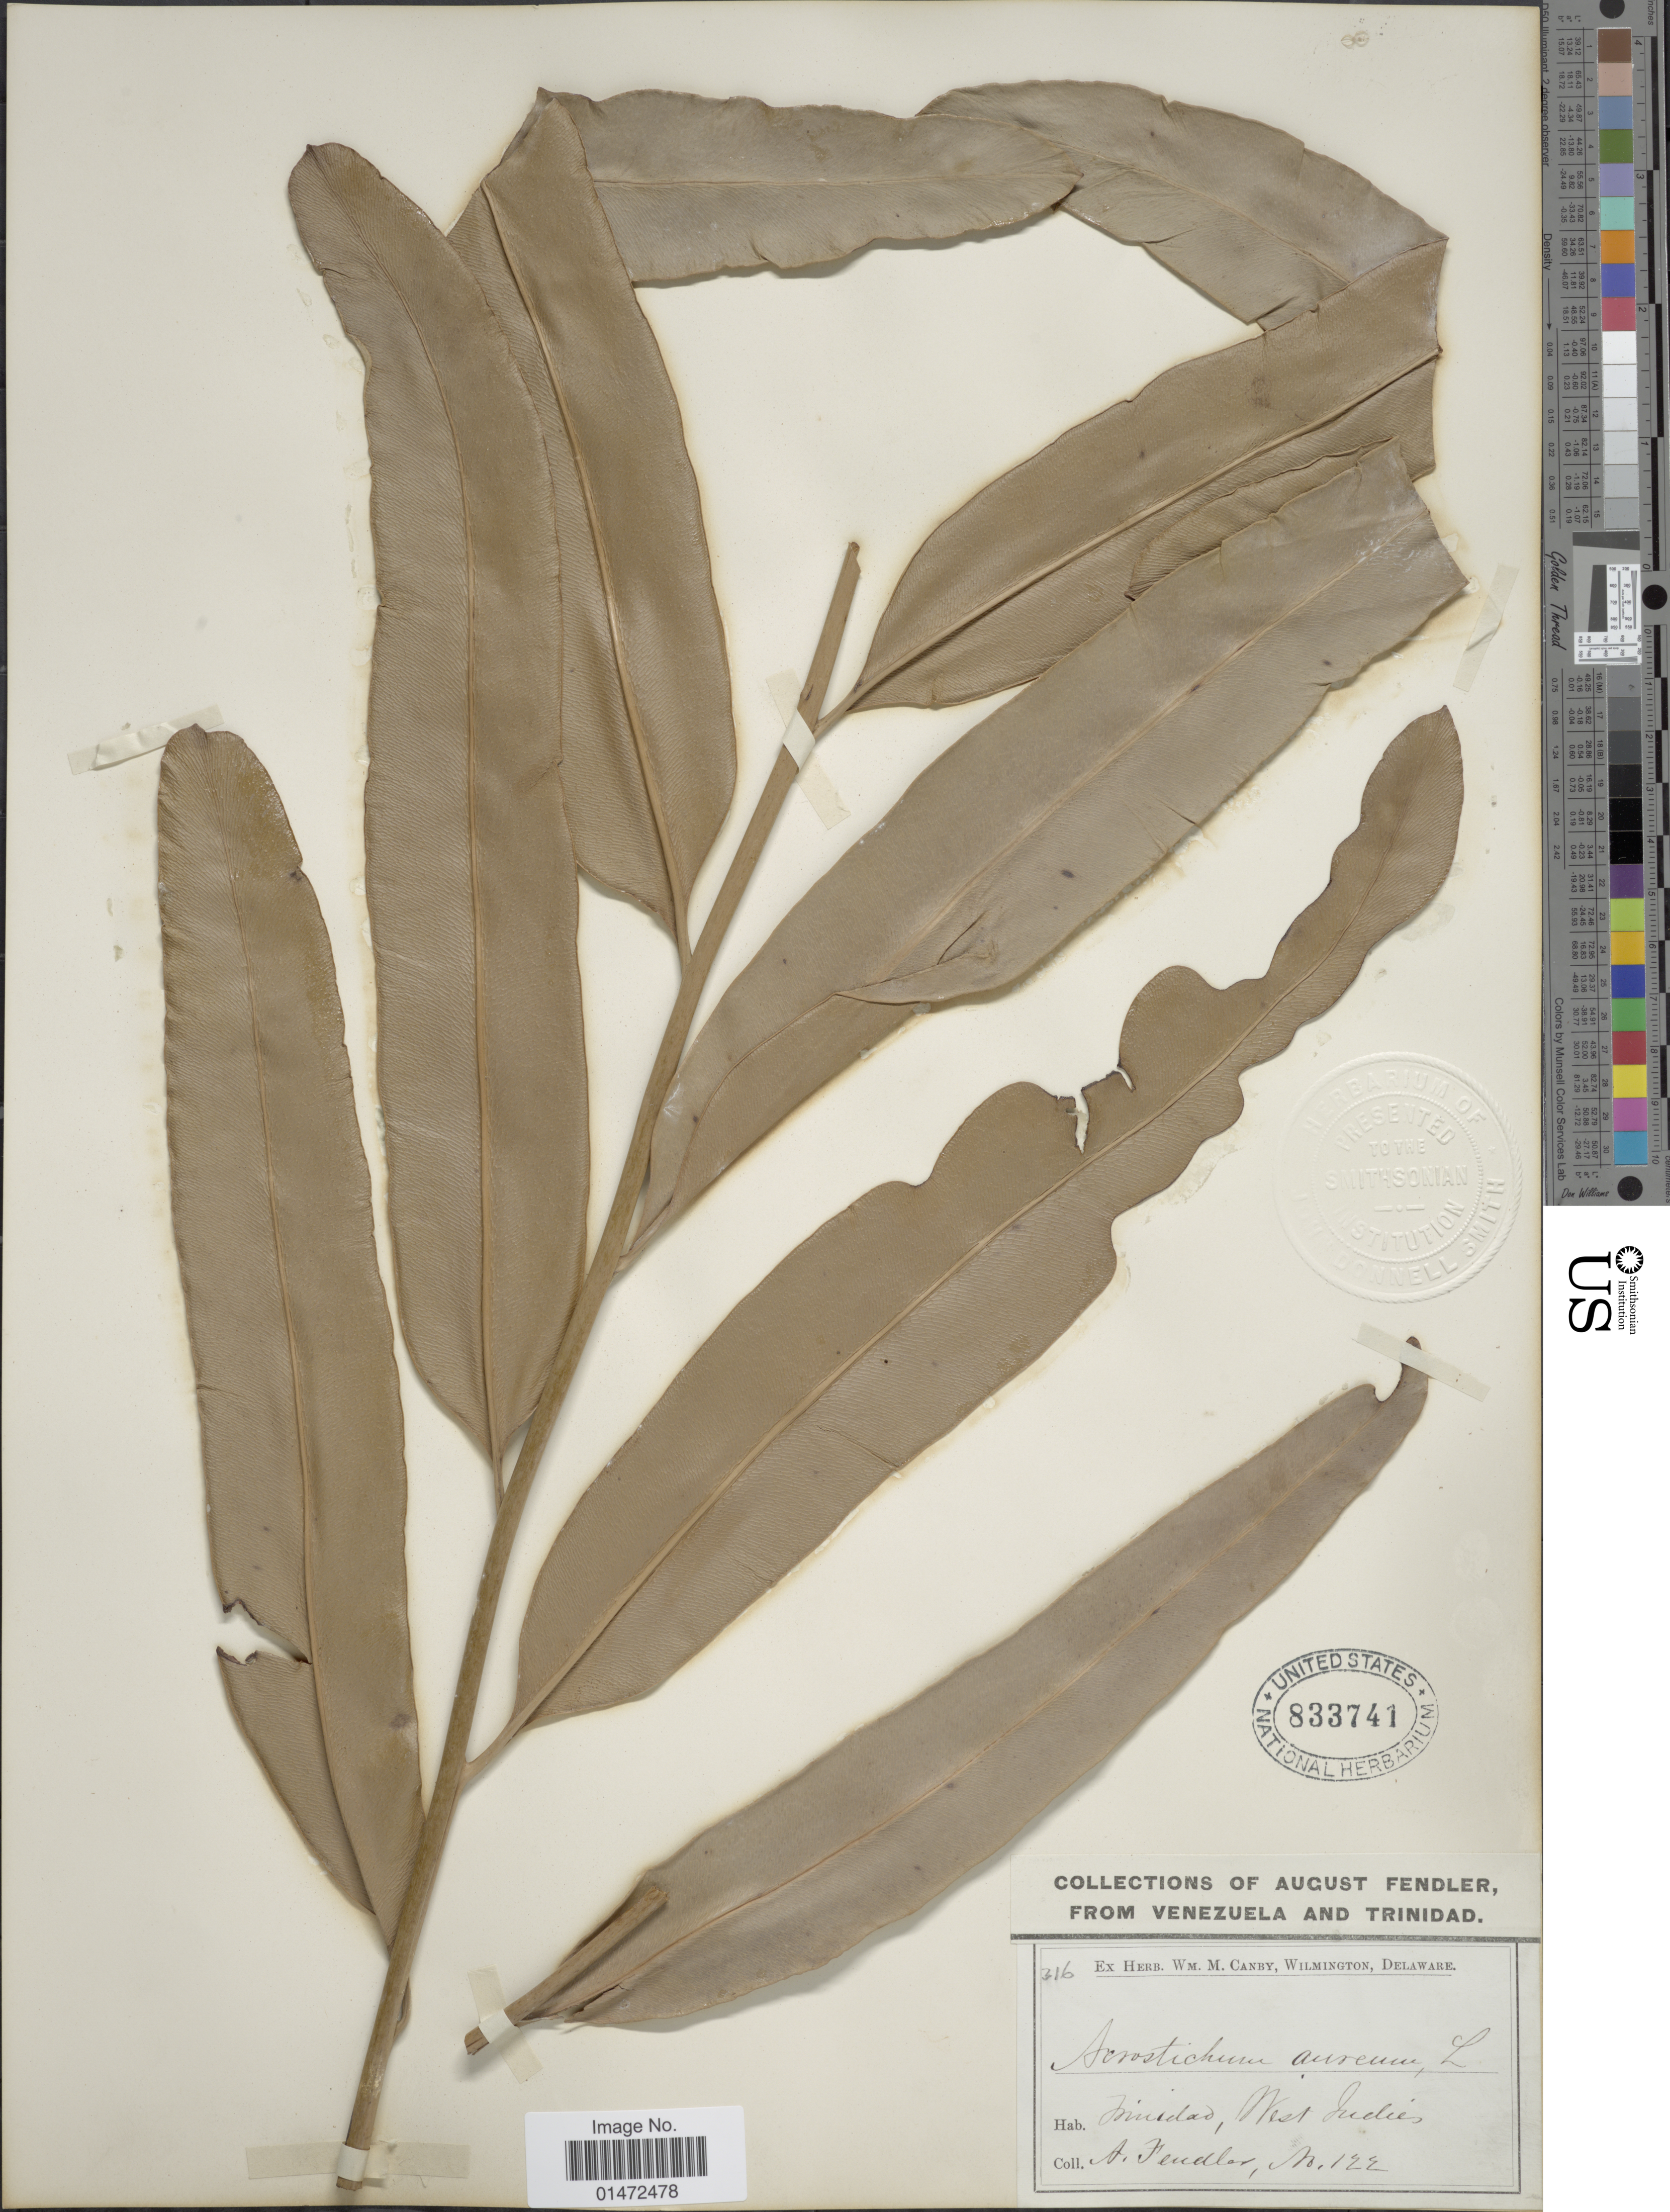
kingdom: Plantae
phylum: Tracheophyta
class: Polypodiopsida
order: Polypodiales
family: Pteridaceae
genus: Acrostichum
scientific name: Acrostichum aureum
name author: L.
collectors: A. Fendler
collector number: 122/316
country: Trinidad and Tobago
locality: Trinidad, West Indies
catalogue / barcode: US 833741